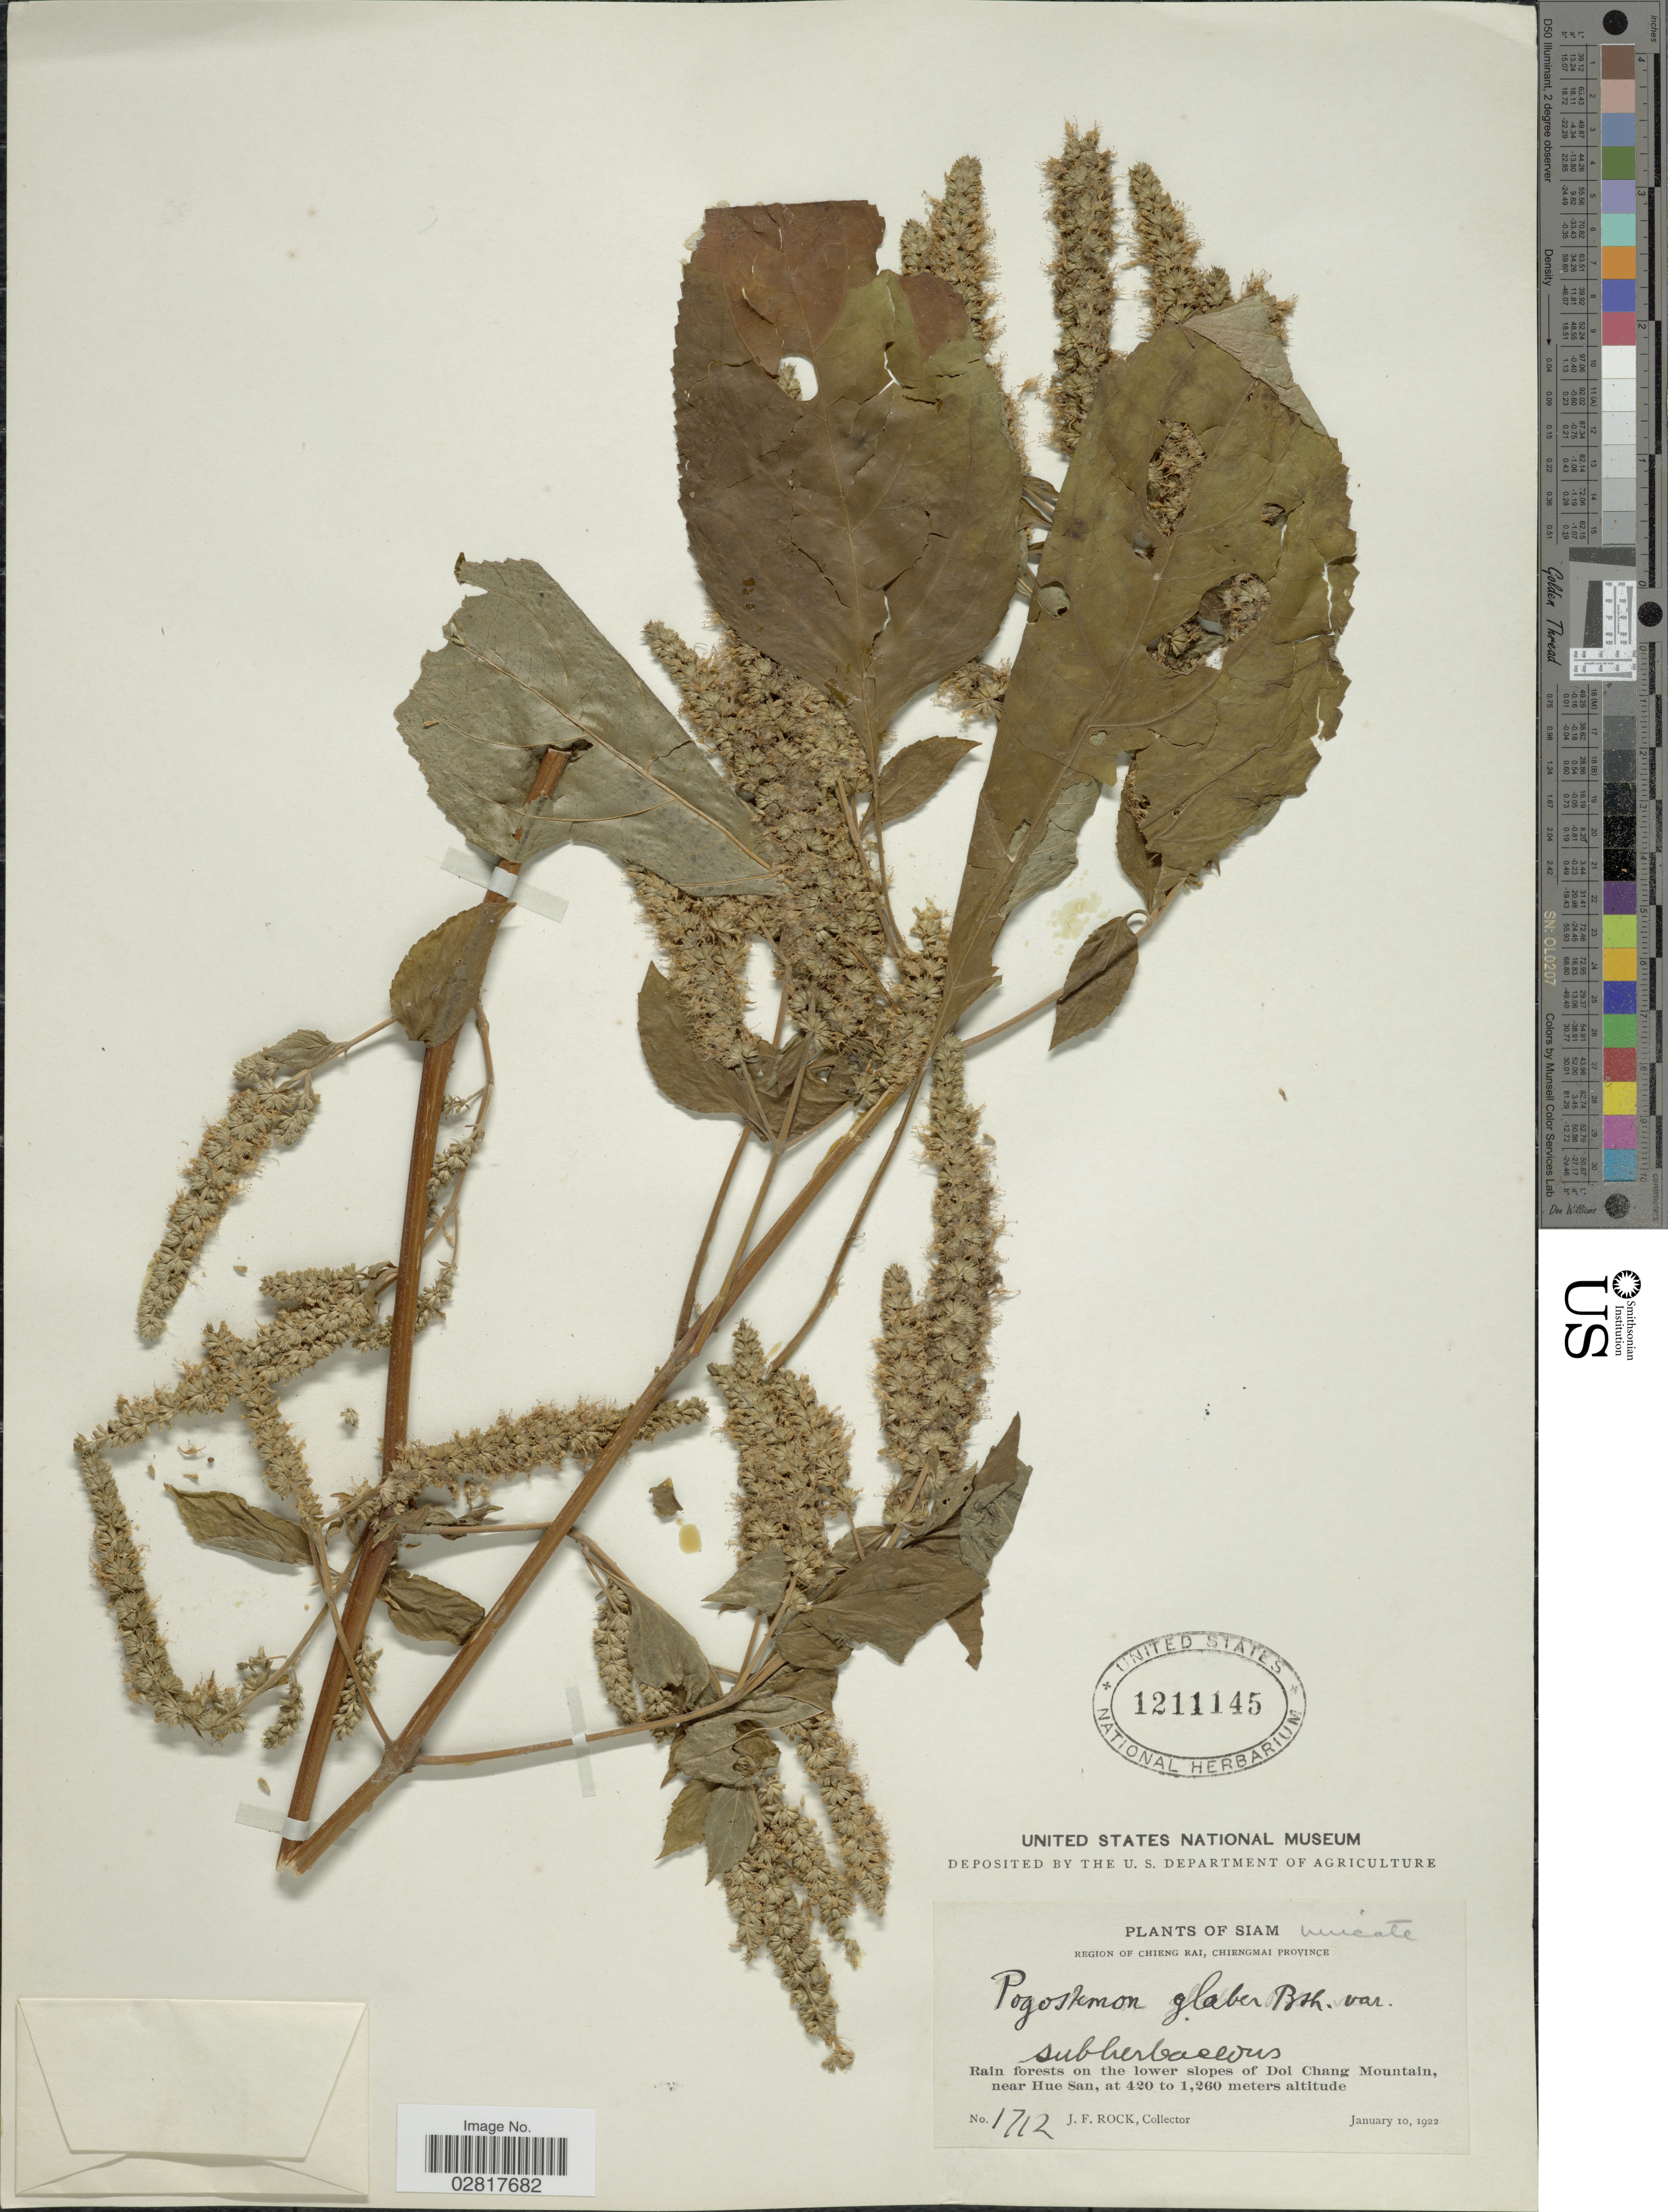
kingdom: Plantae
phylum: Tracheophyta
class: Magnoliopsida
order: Lamiales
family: Lamiaceae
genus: Pogostemon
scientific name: Pogostemon glaber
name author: Benth.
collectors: J. Rock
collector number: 1712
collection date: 1922-01-10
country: Thailand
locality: Region of Chieng Rai, Chiengmai Province. Rain forests of the lower slopes of Doi Chang Mountain, near Hue San.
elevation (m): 420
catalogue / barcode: US 1211145